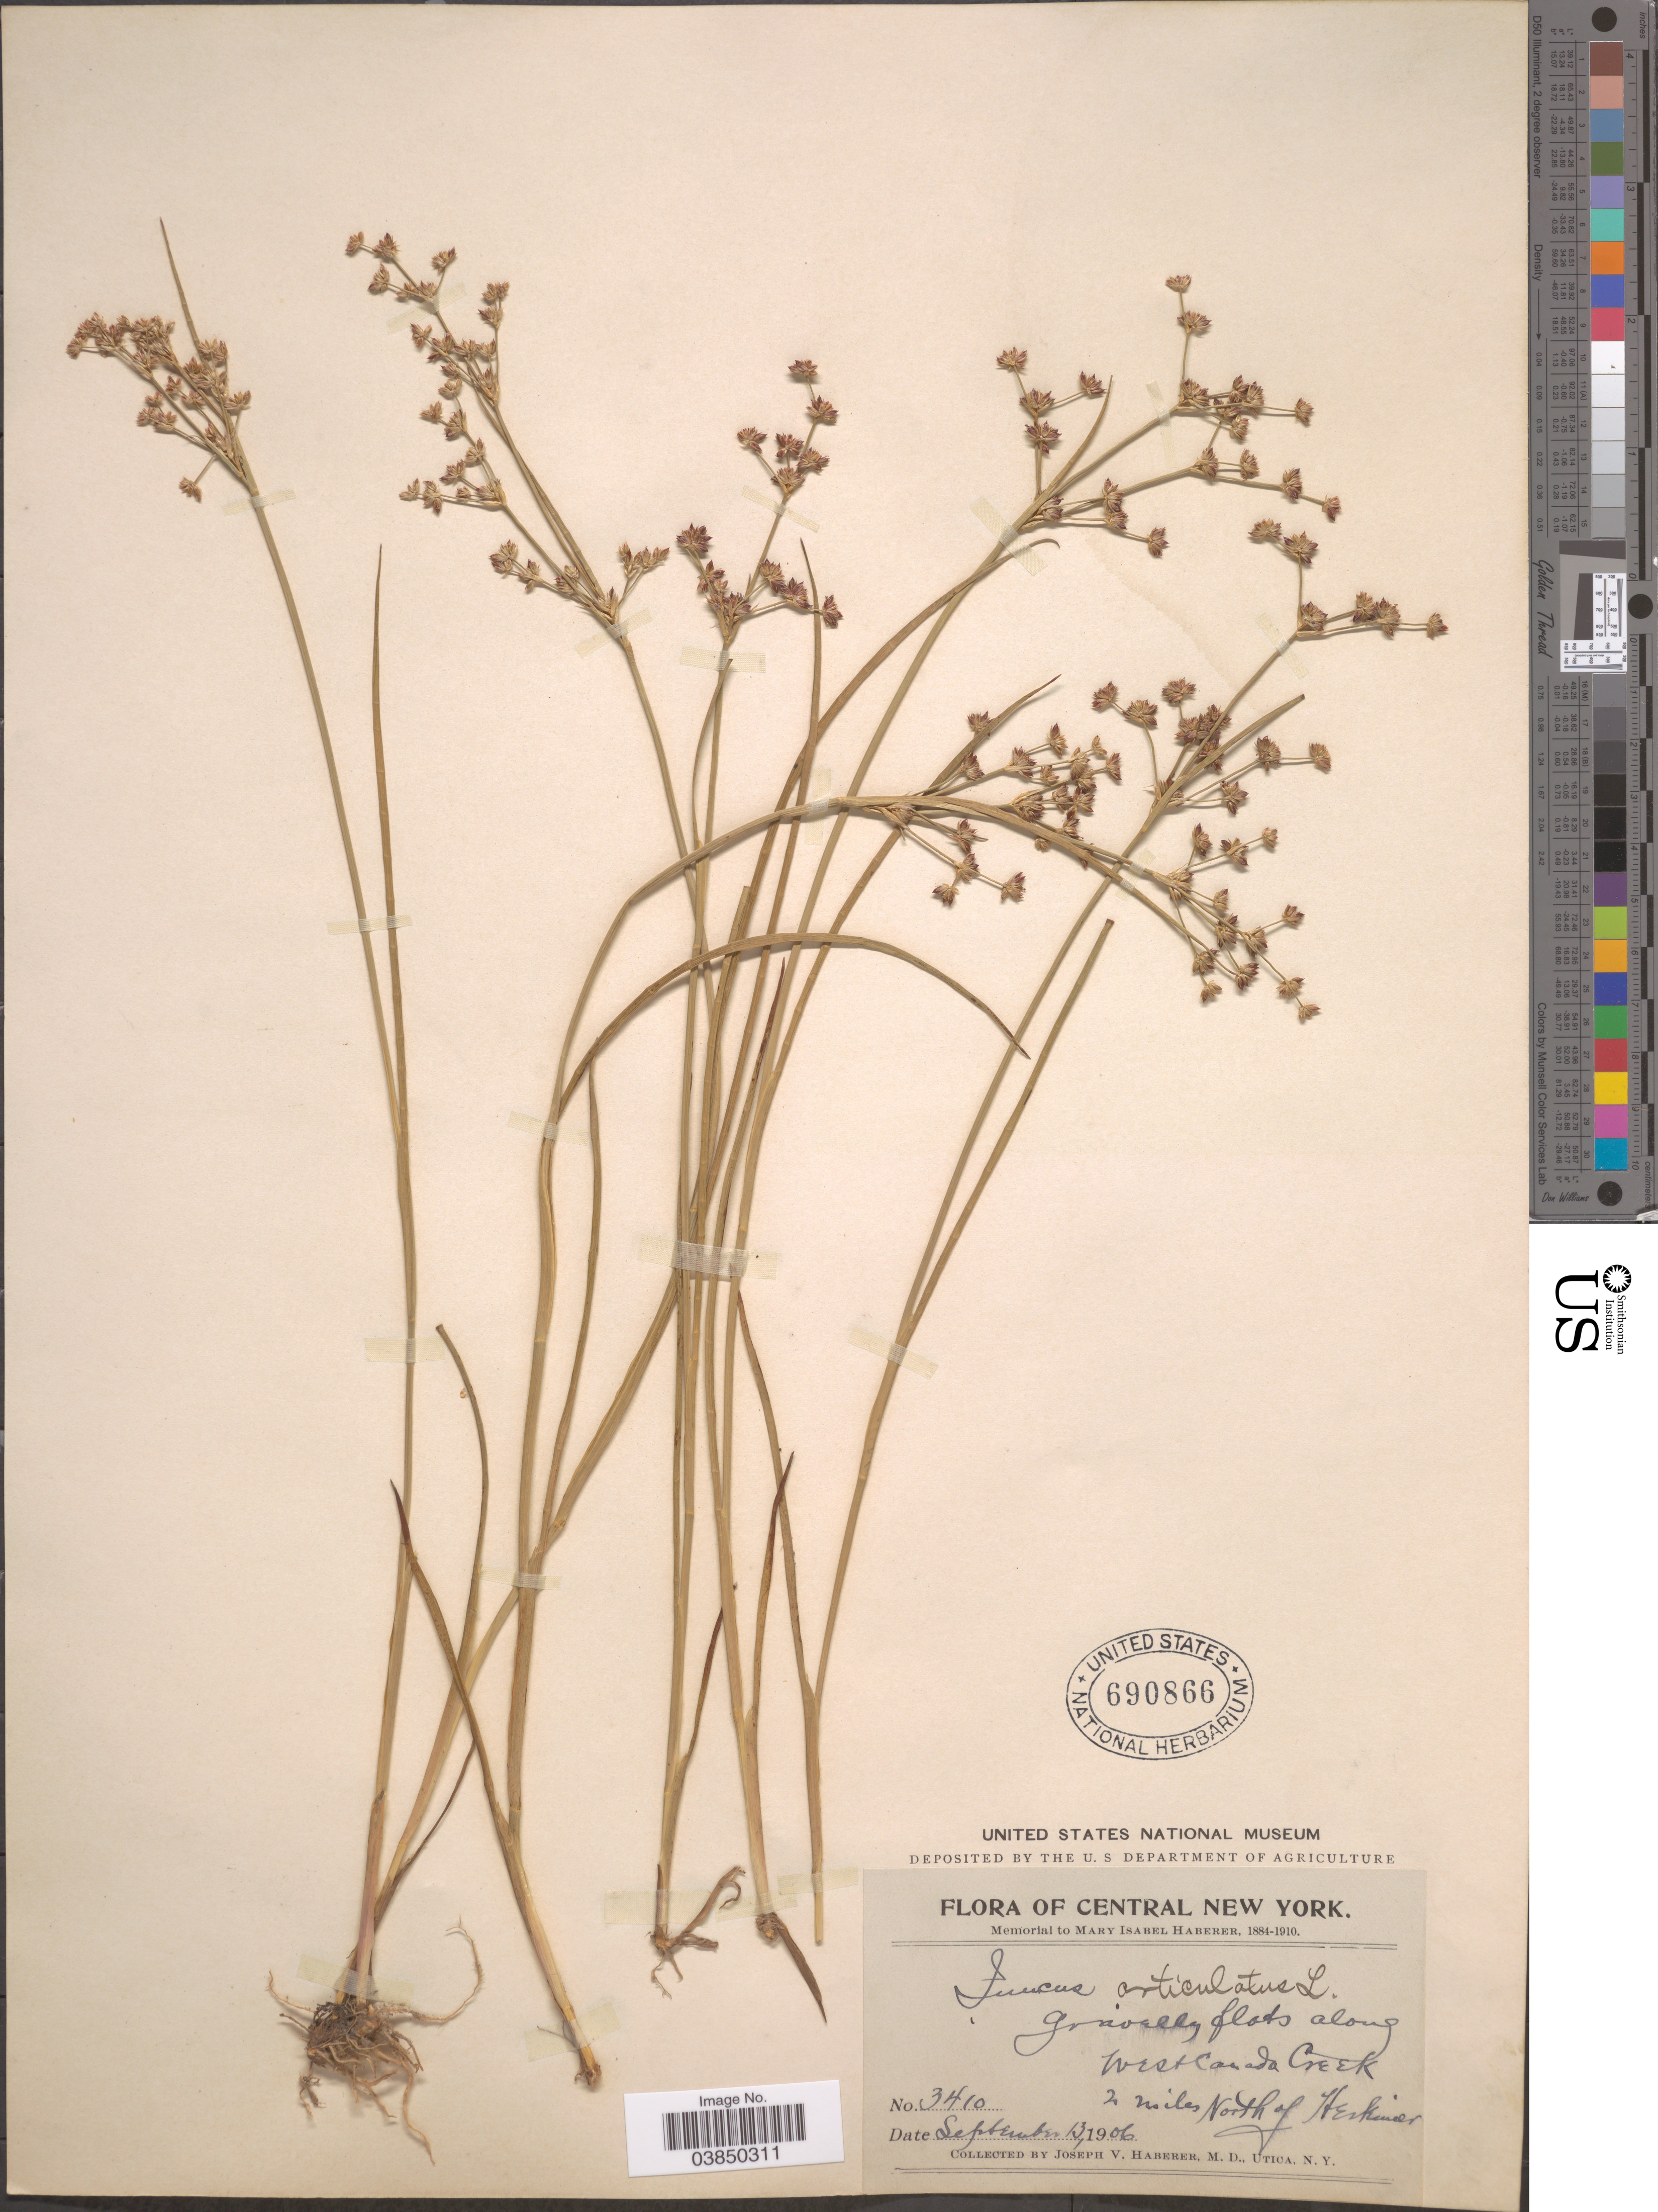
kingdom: Plantae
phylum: Tracheophyta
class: Liliopsida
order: Poales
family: Juncaceae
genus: Juncus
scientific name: Juncus articulatus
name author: L.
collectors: J. V. Haberer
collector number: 3410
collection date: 1906-09-13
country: United States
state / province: New York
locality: Central New York. Gravelly flats along West Canada Creek. 2 miles north of Herkimer.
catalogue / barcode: US 690866